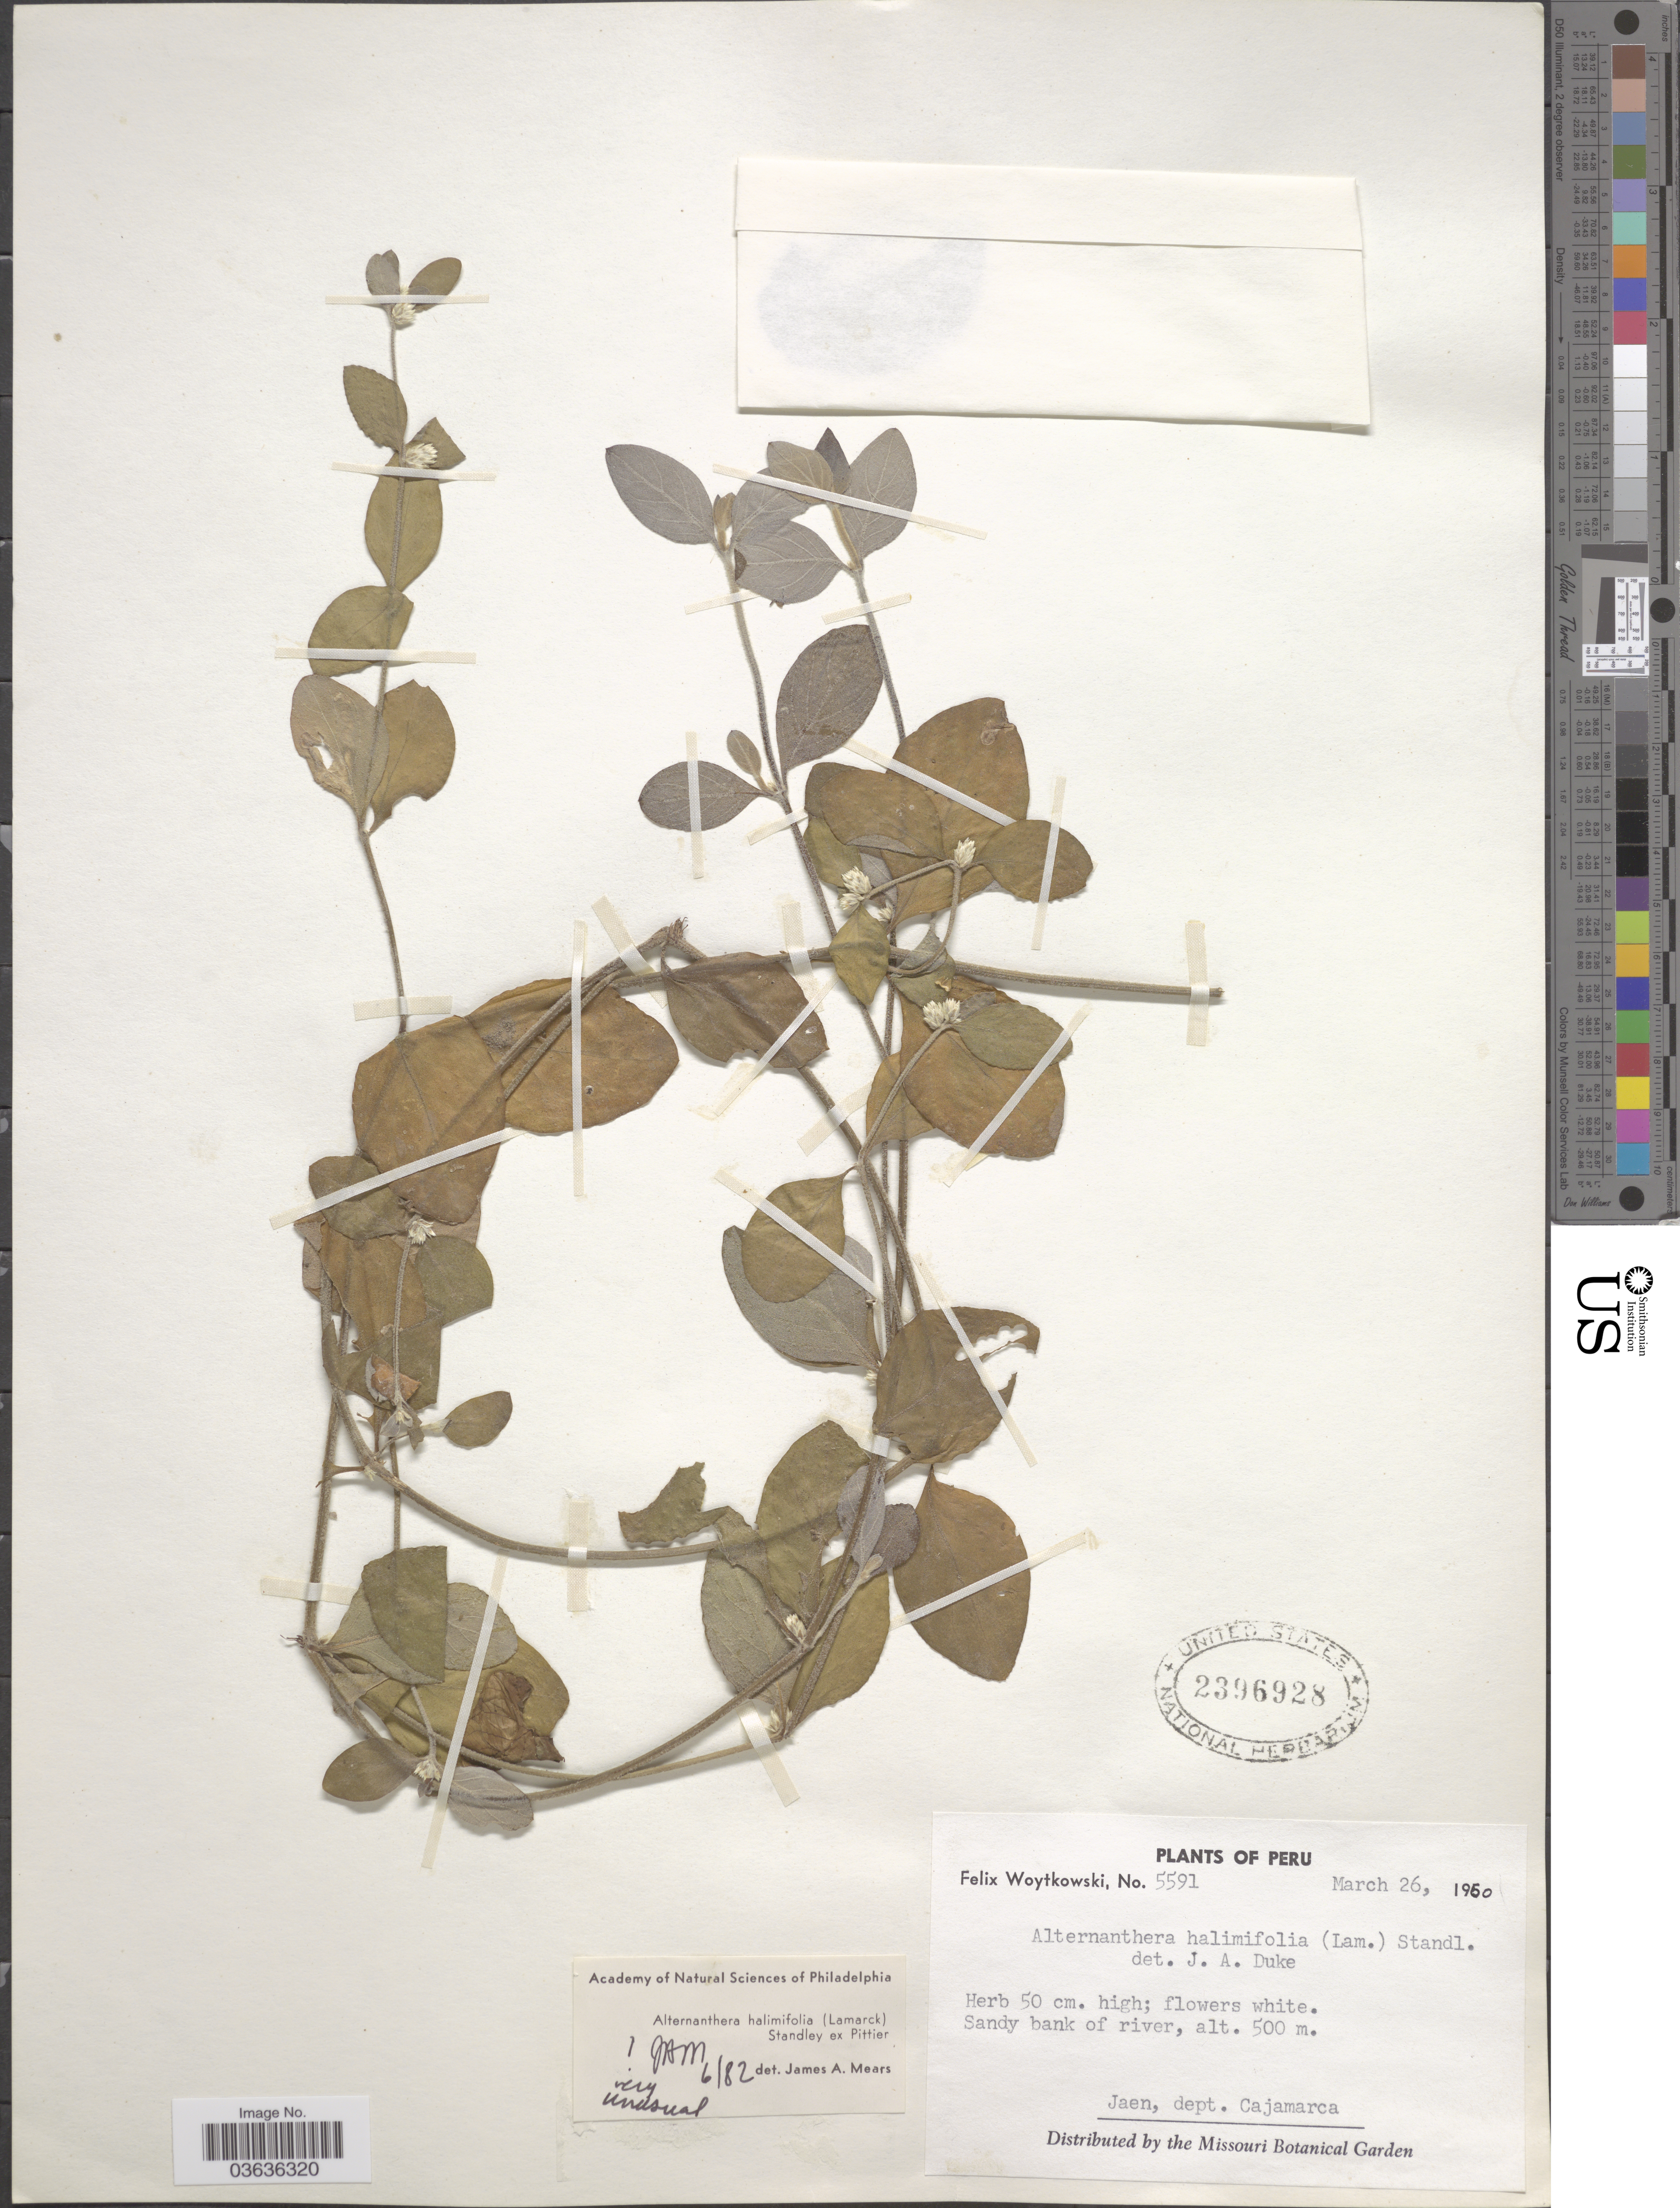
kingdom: Plantae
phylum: Tracheophyta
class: Magnoliopsida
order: Caryophyllales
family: Amaranthaceae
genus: Alternanthera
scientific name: Alternanthera halimifolia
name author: (Lam.) Standl. ex Pittier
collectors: F. Woytkowski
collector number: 5591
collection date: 1950-03-26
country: Peru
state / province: Cajamarca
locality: Jaen, dept. Cajamarca.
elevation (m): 500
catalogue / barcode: US 2396928